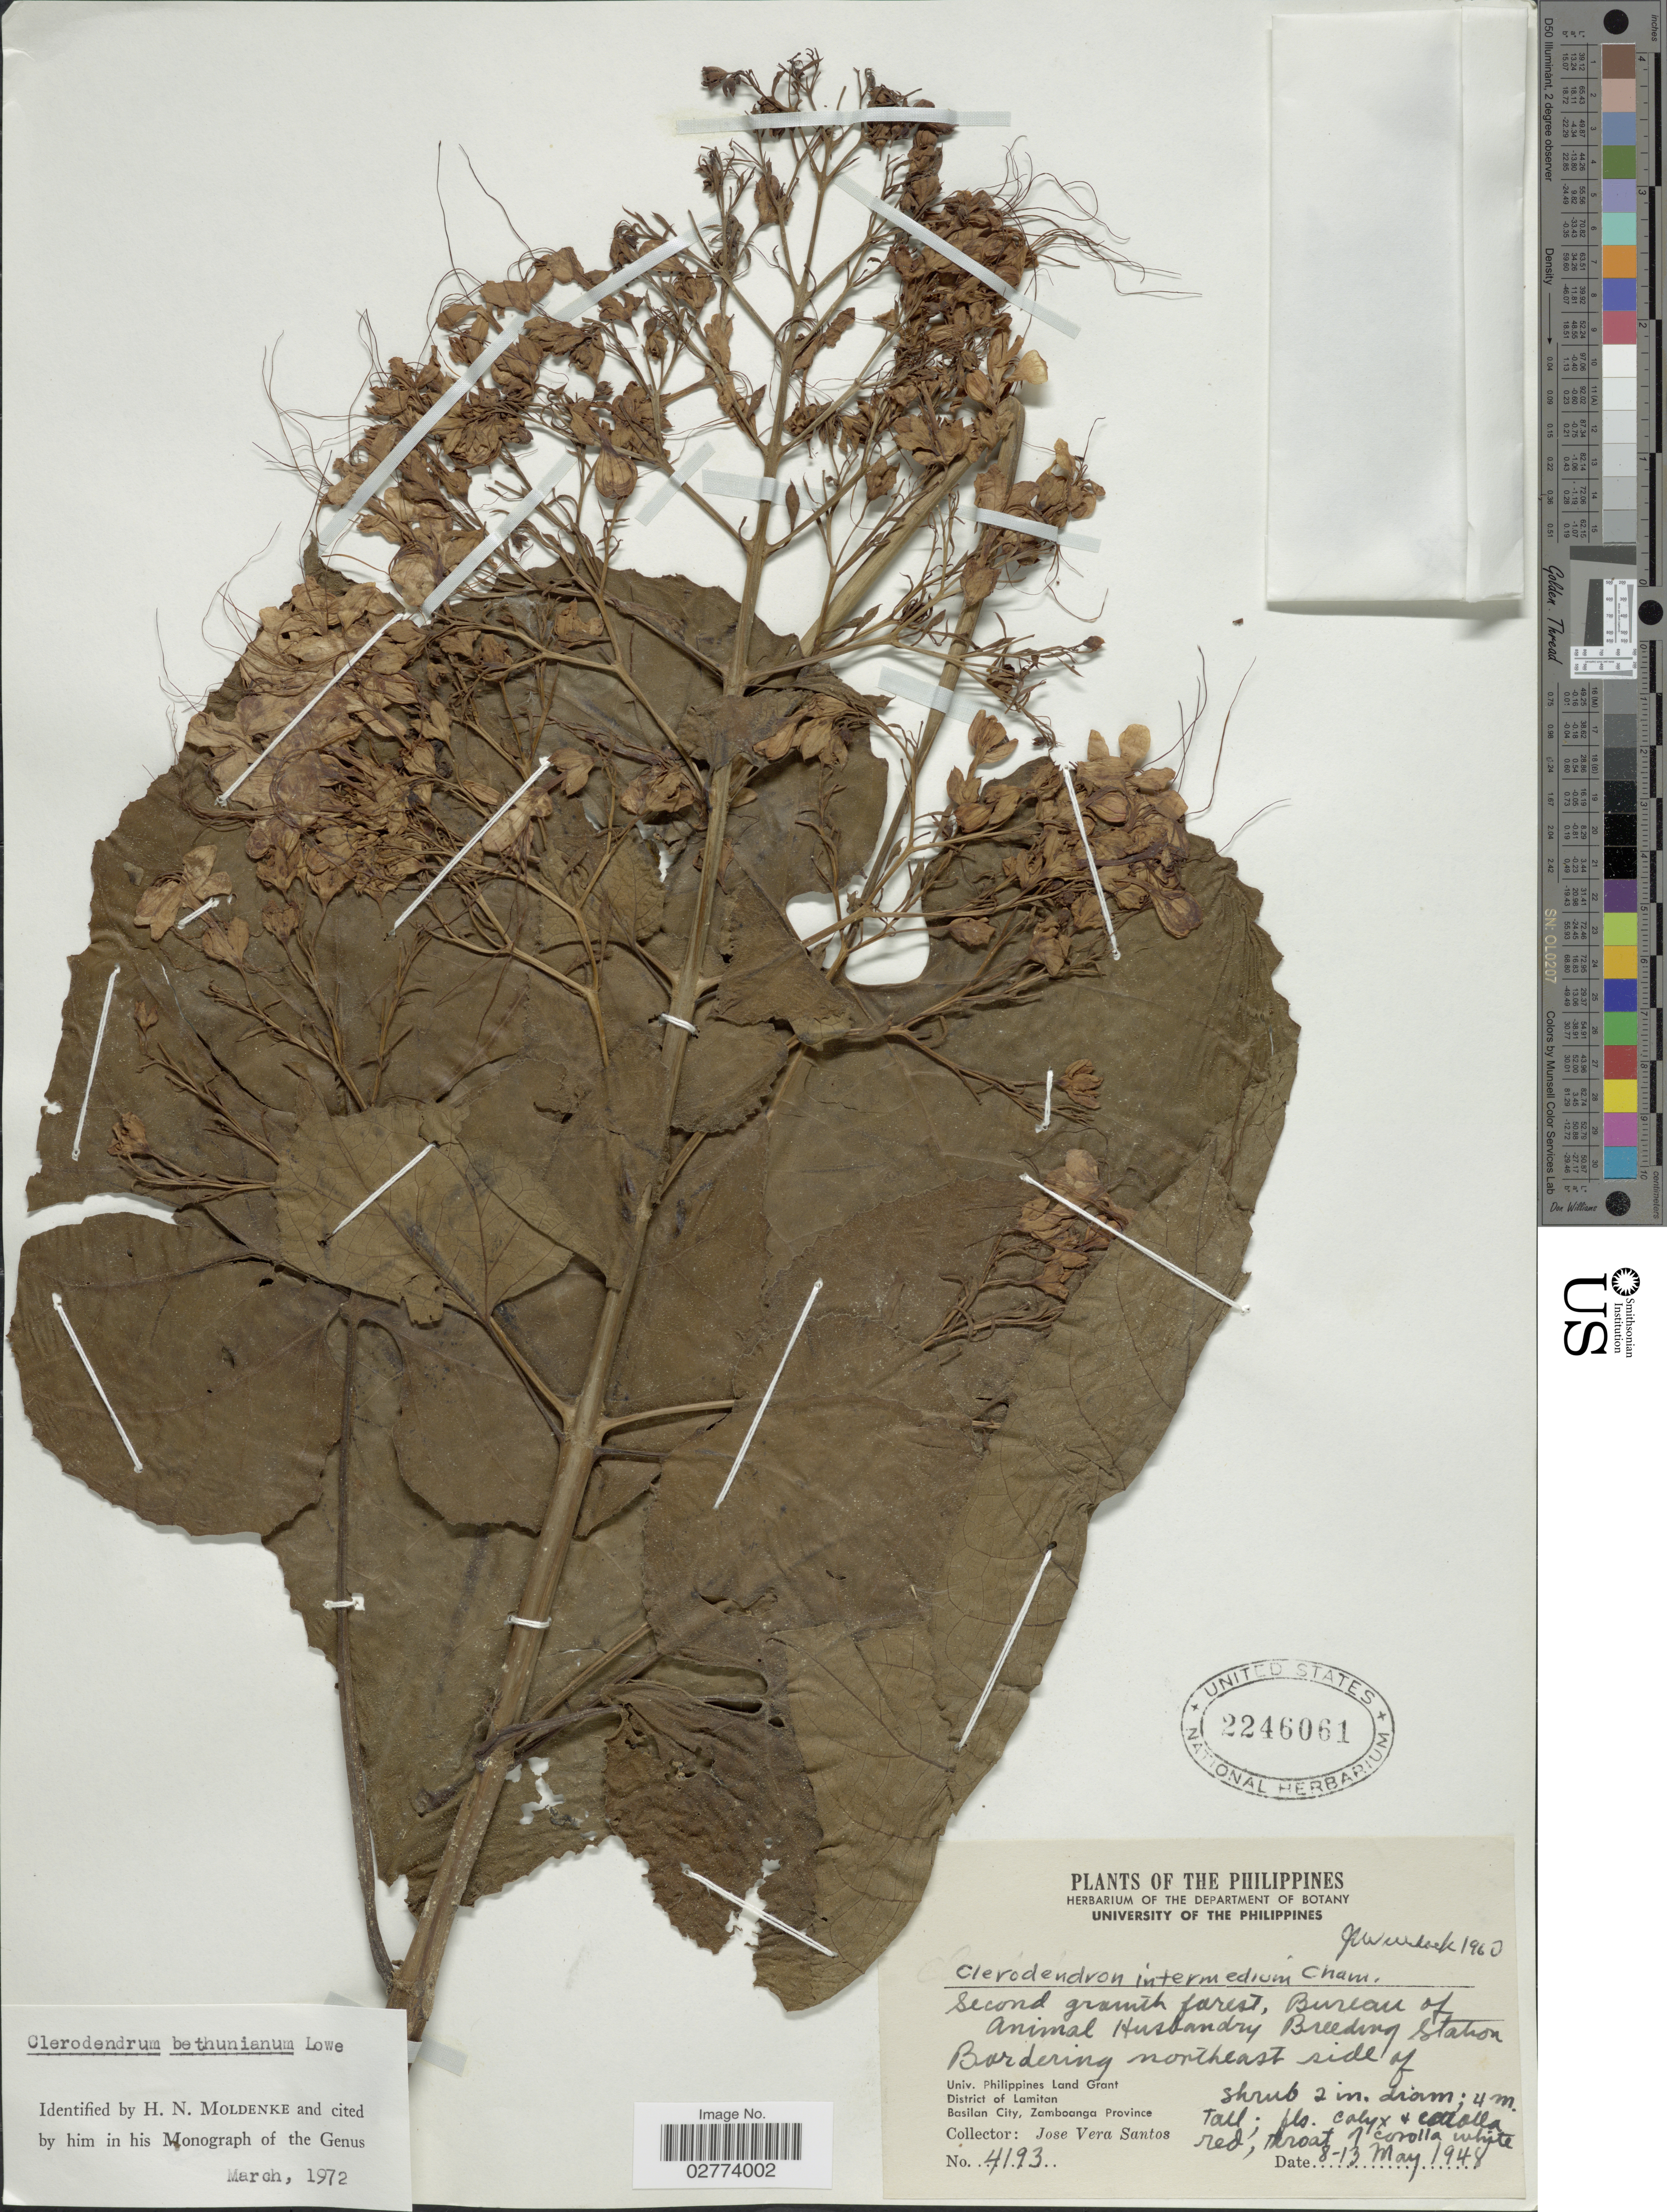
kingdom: Plantae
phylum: Tracheophyta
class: Magnoliopsida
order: Lamiales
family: Lamiaceae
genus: Clerodendrum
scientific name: Clerodendrum bethuneanum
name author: H. Low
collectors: J. V. Santos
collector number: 4193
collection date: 1948-05-08/1948-05-13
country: Philippines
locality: Second granite forest, Bureau of Animal Husbandry Breeding Station. Bordering northeast side of Univ. Philippines Land Grant. District of Lamitan. Basilan City, Zamboanga Province.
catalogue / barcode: US 2246061